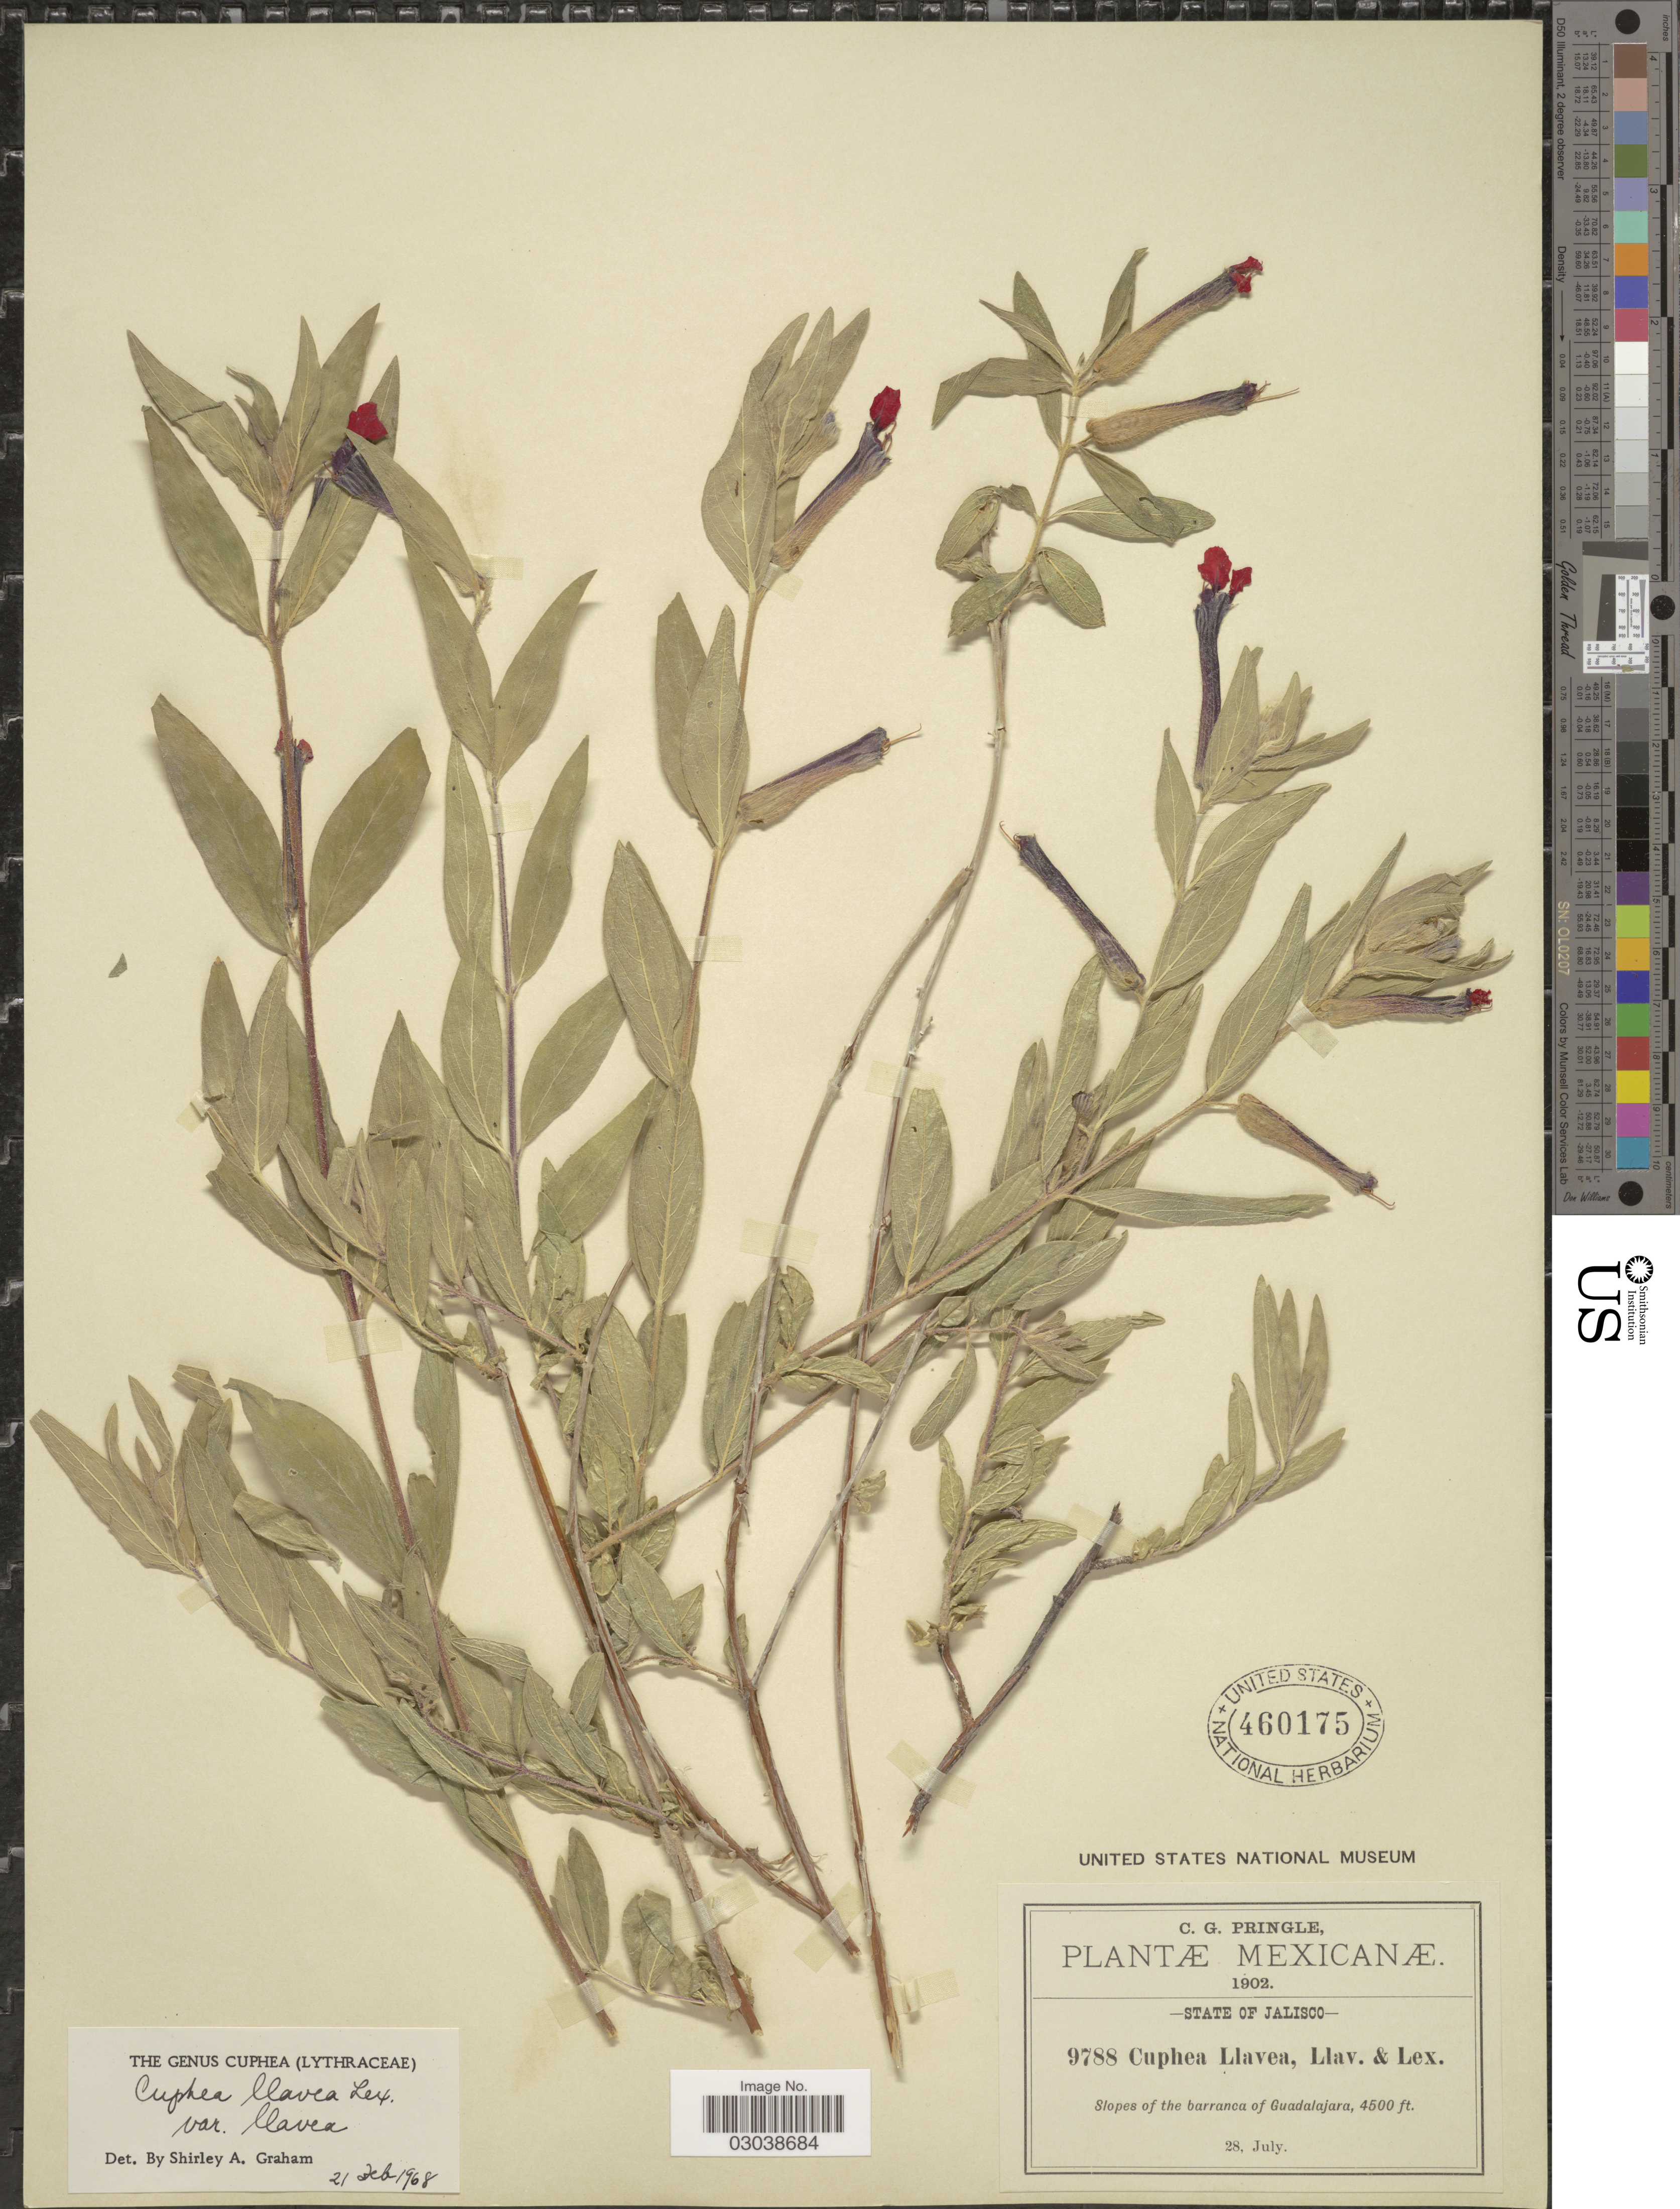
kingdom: Plantae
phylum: Tracheophyta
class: Magnoliopsida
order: Myrtales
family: Lythraceae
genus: Cuphea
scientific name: Cuphea llavea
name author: Lex.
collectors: C. G. Pringle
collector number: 9788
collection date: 1902-07-28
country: Mexico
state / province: Jalisco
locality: Slopes of the barranca of Guadalajara.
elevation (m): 1372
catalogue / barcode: US 460175